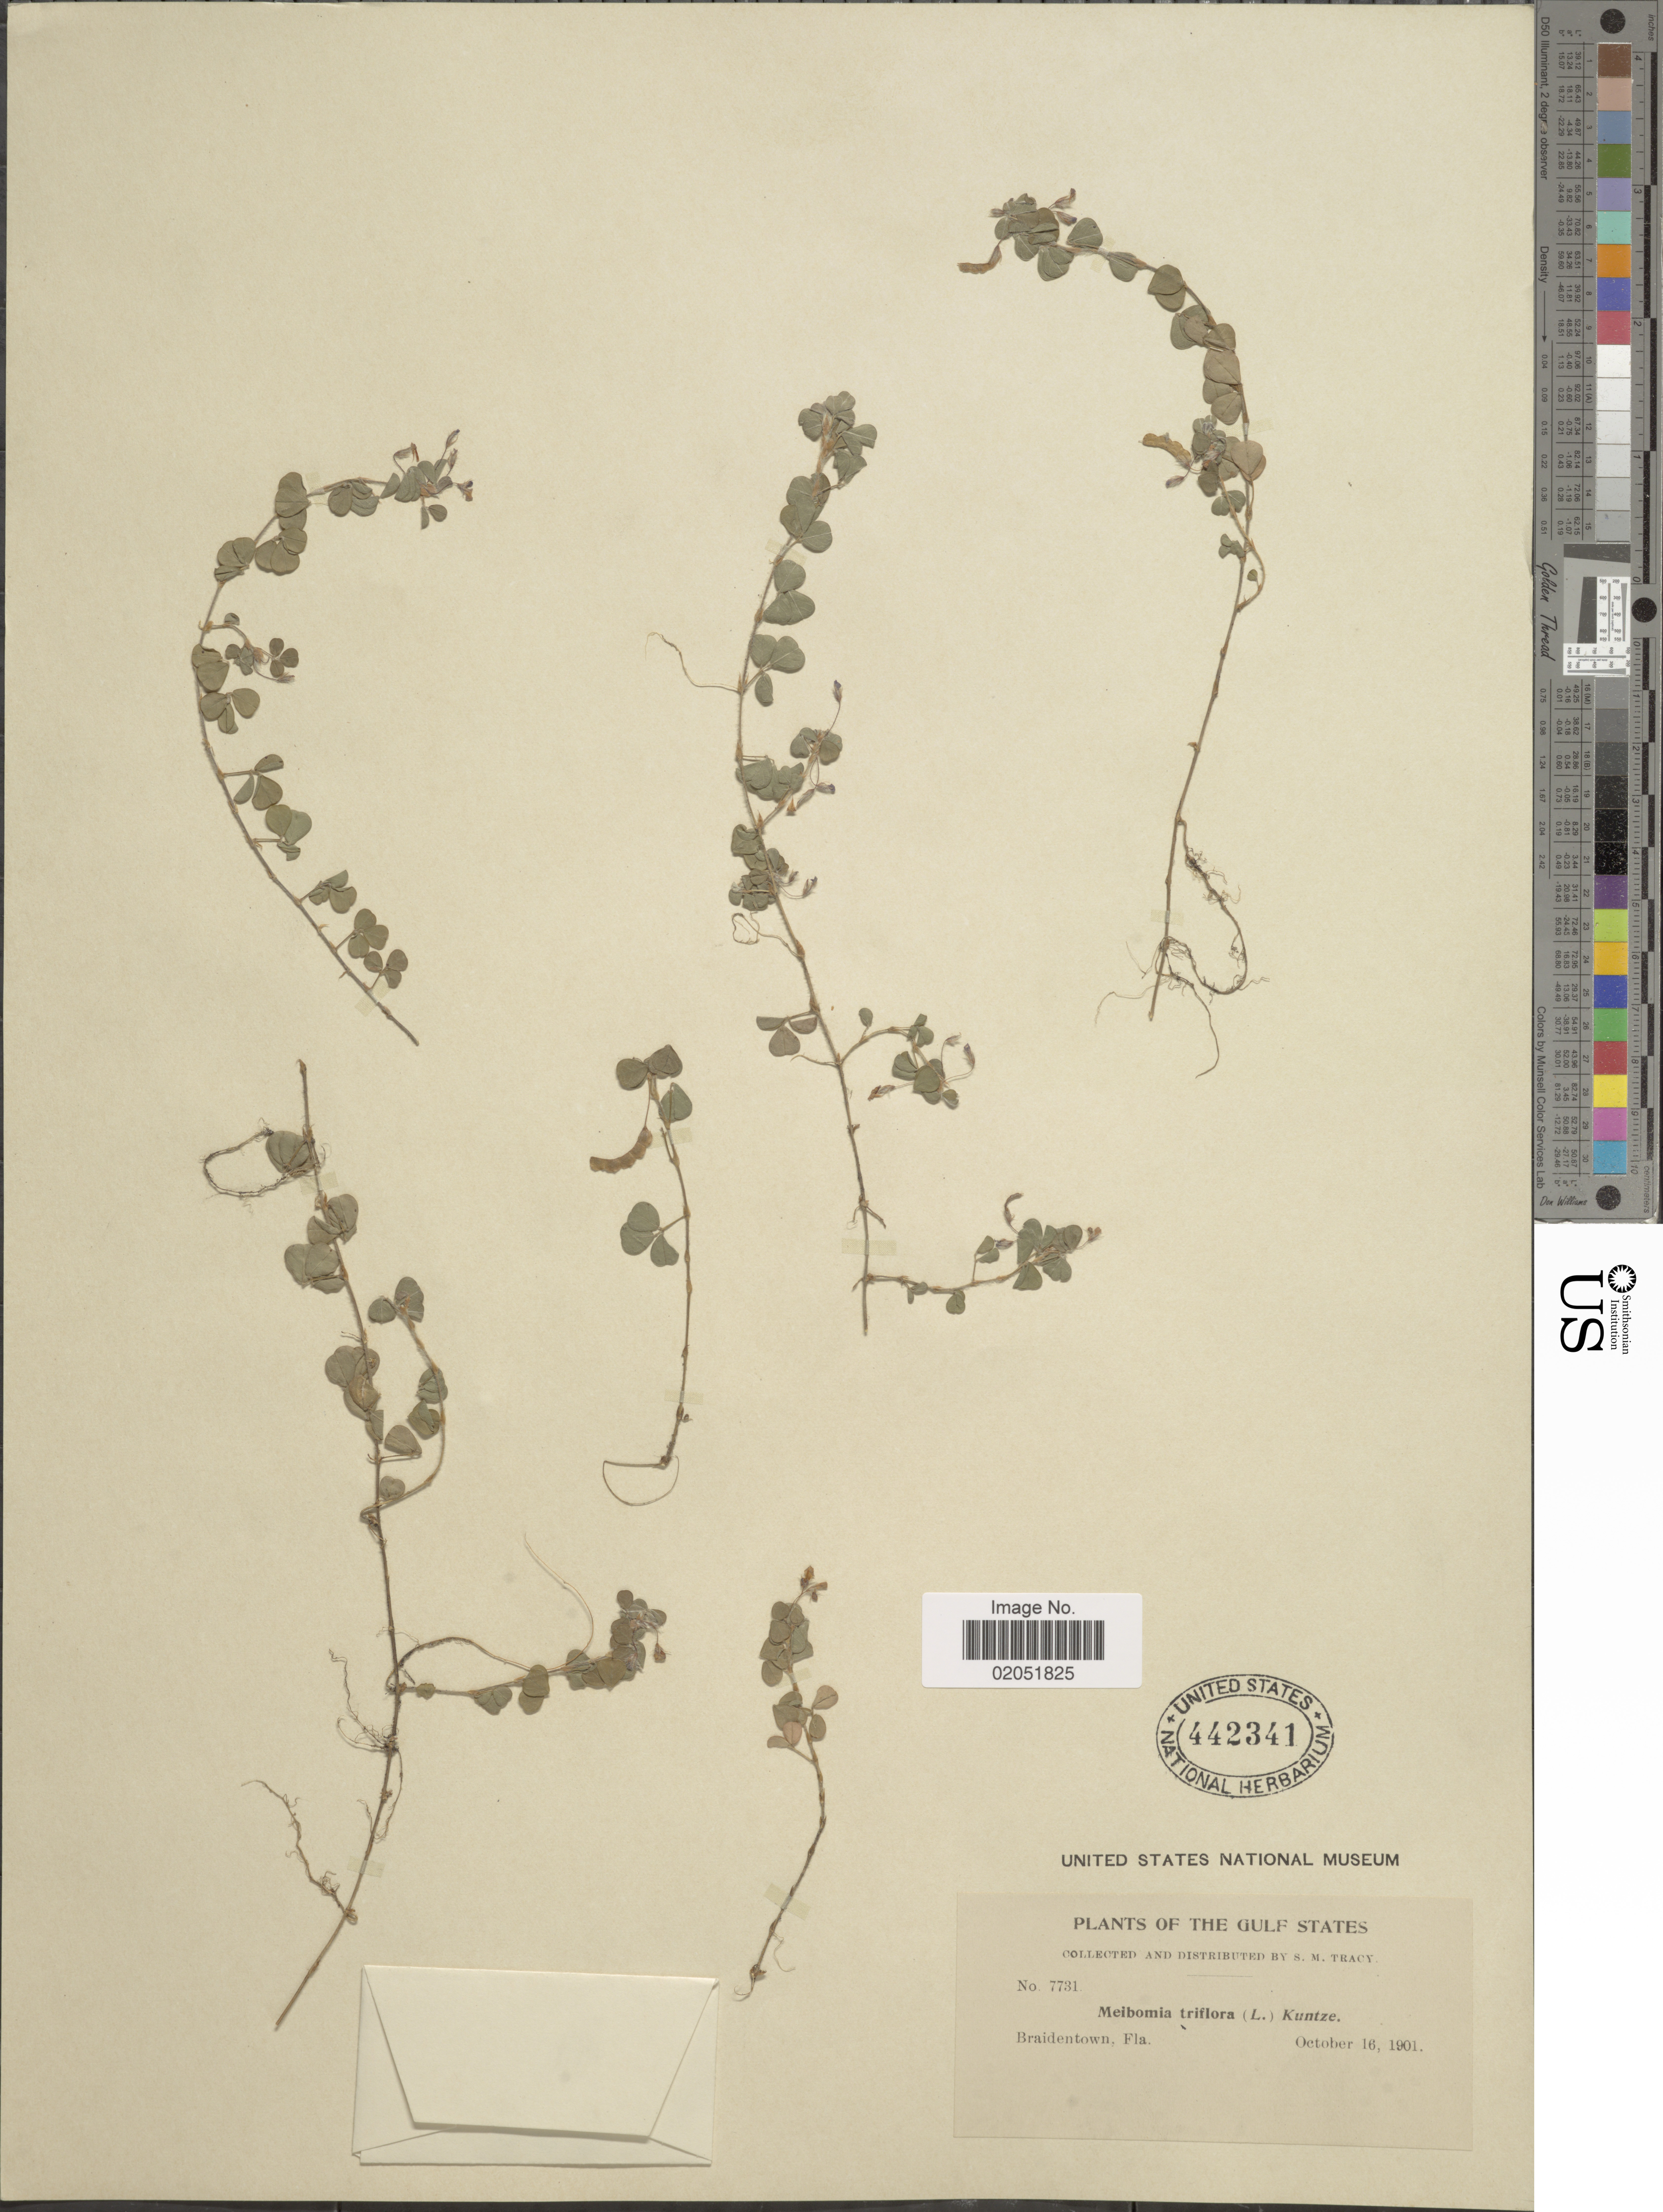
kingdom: Plantae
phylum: Tracheophyta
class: Magnoliopsida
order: Fabales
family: Fabaceae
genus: Grona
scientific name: Grona triflora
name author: (L.) H. Ohashi & K. Ohashi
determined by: Strong, Mark T., (BOT), Smithsonian Institution - National Museum of Natural History (UNITED STATES)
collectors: S. M. Tracy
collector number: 7731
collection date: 1901-10-16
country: United States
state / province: Florida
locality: The Gulf States, Braidentown, Fla.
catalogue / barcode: US 442341